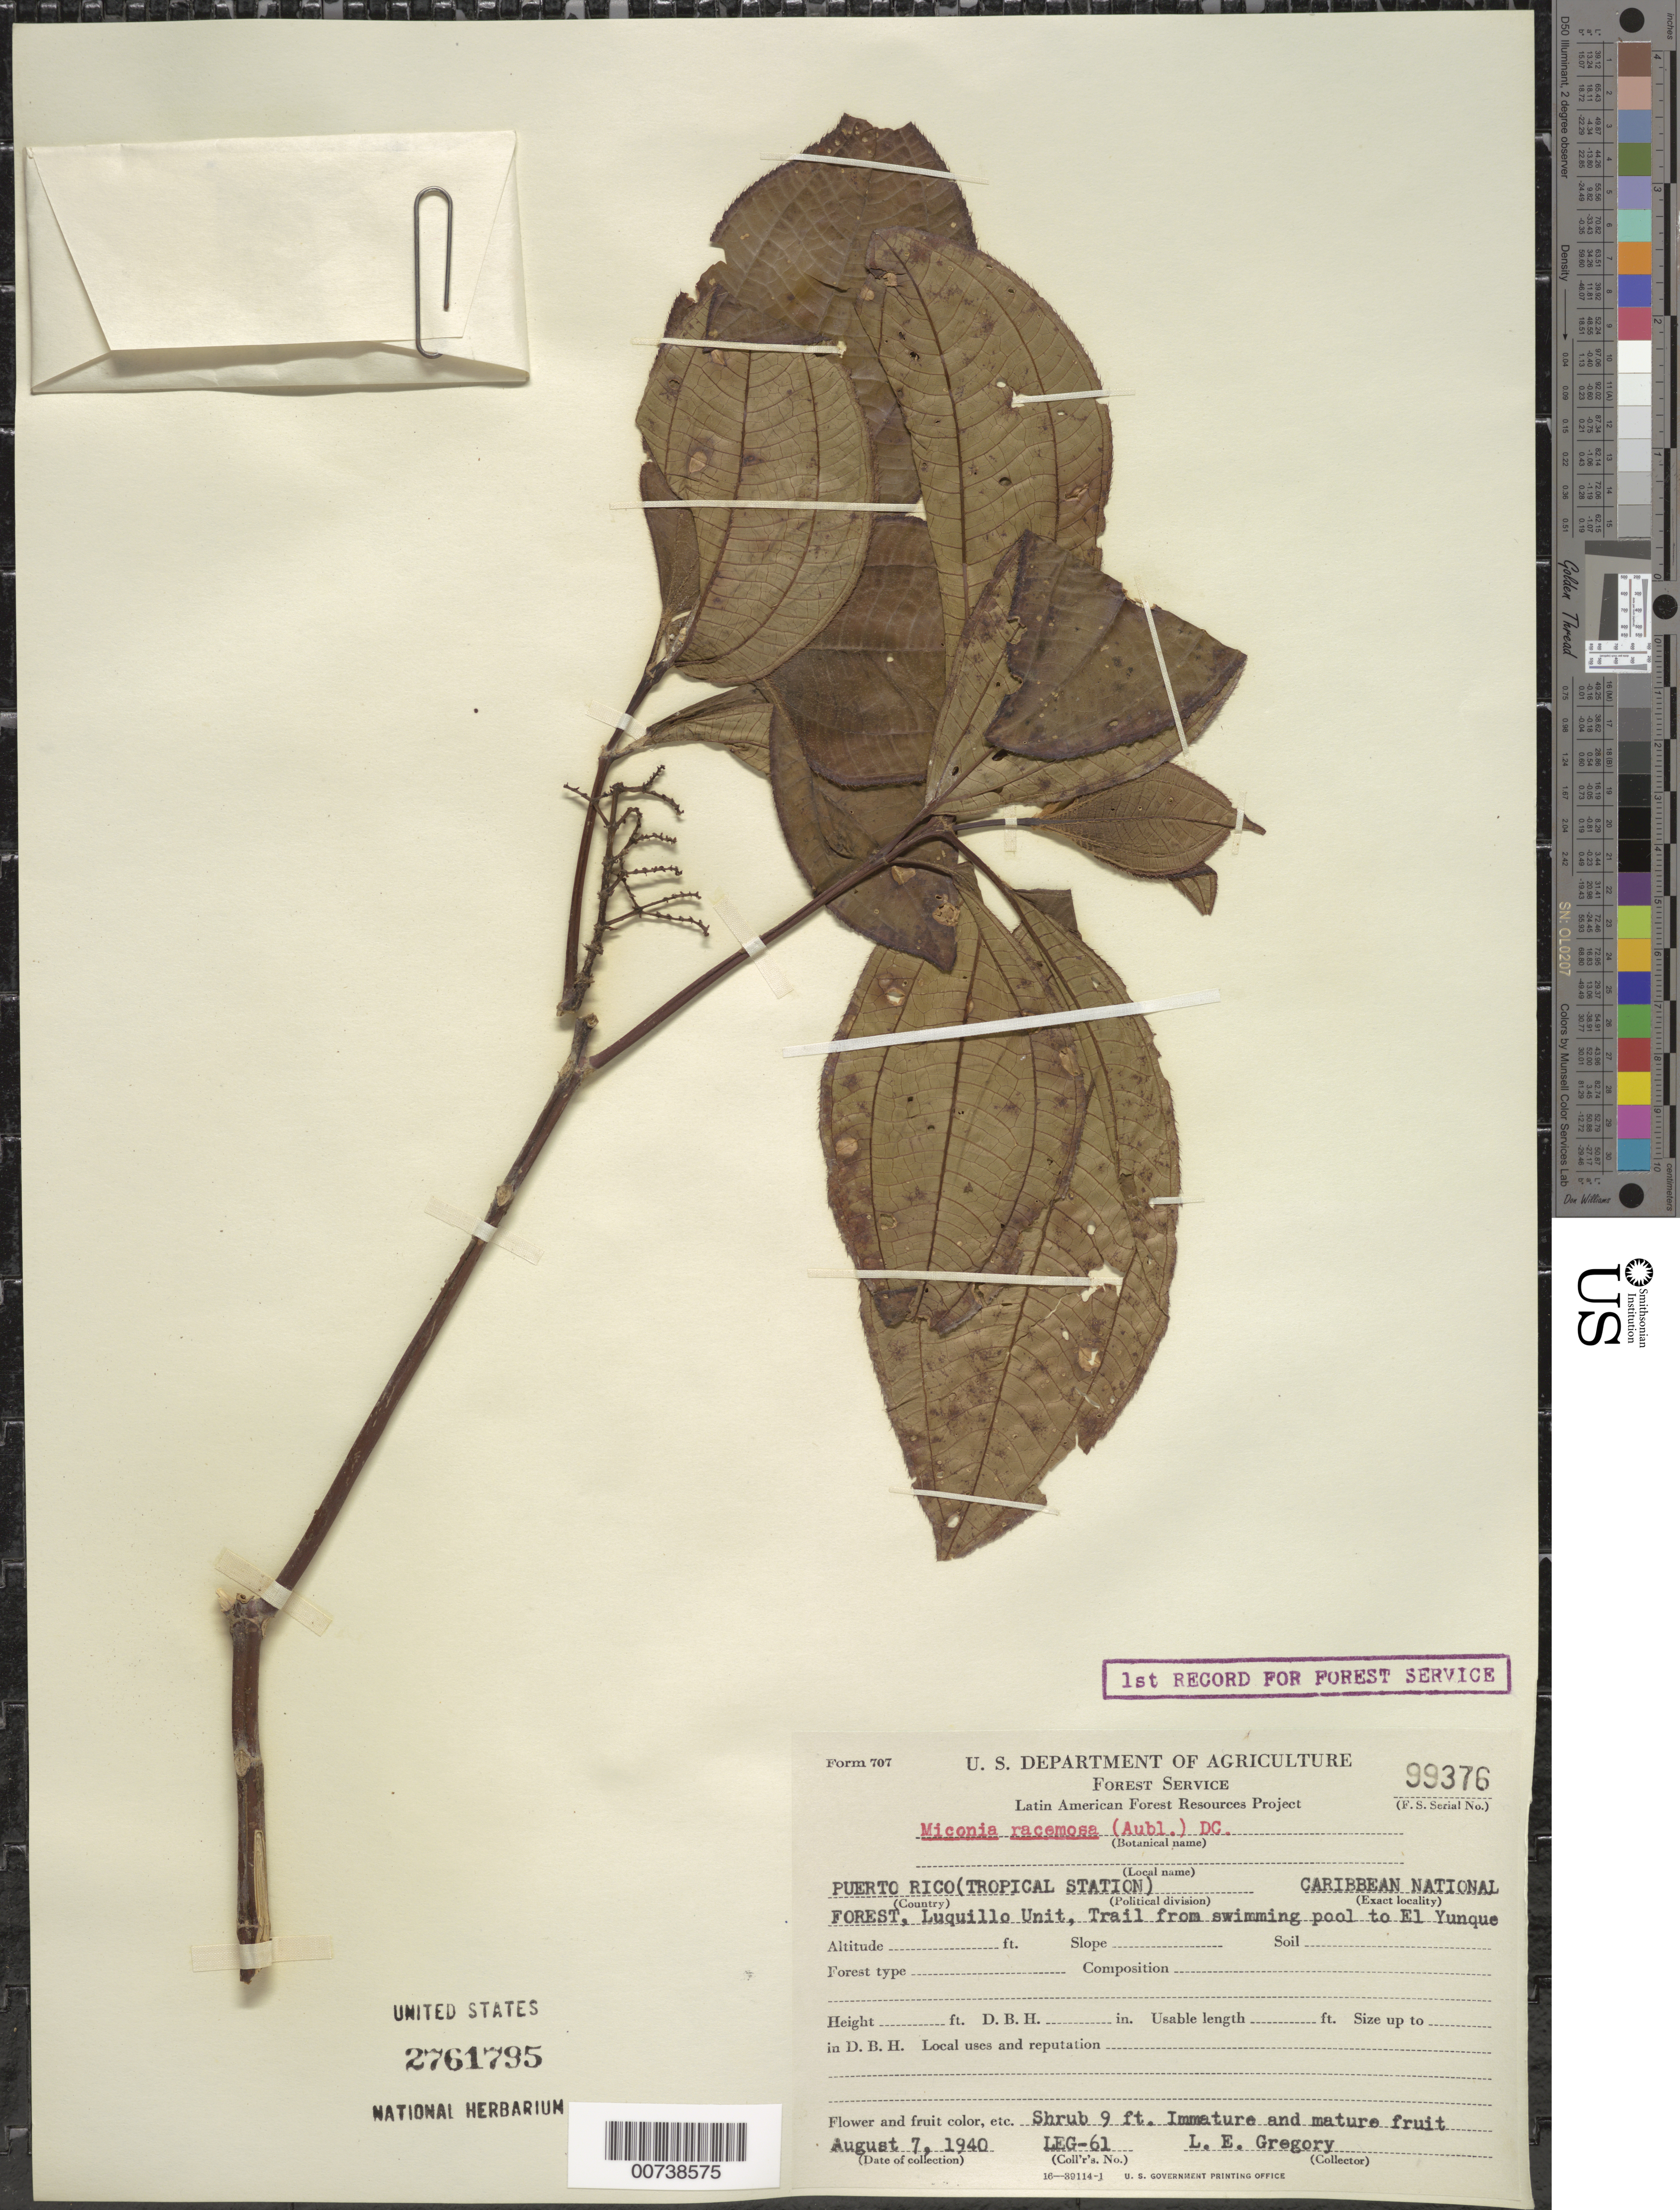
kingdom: Plantae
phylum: Tracheophyta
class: Magnoliopsida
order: Myrtales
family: Melastomataceae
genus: Miconia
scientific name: Miconia racemosa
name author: (Aubl.) DC.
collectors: L. E. Gregory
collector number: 61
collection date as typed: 07 Aug 1940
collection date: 1940-08-07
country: Puerto Rico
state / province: Luquillo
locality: Caribbean National Forest, Luquillo Unit, trail from swimming pool to El Yunque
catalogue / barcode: US 2761795